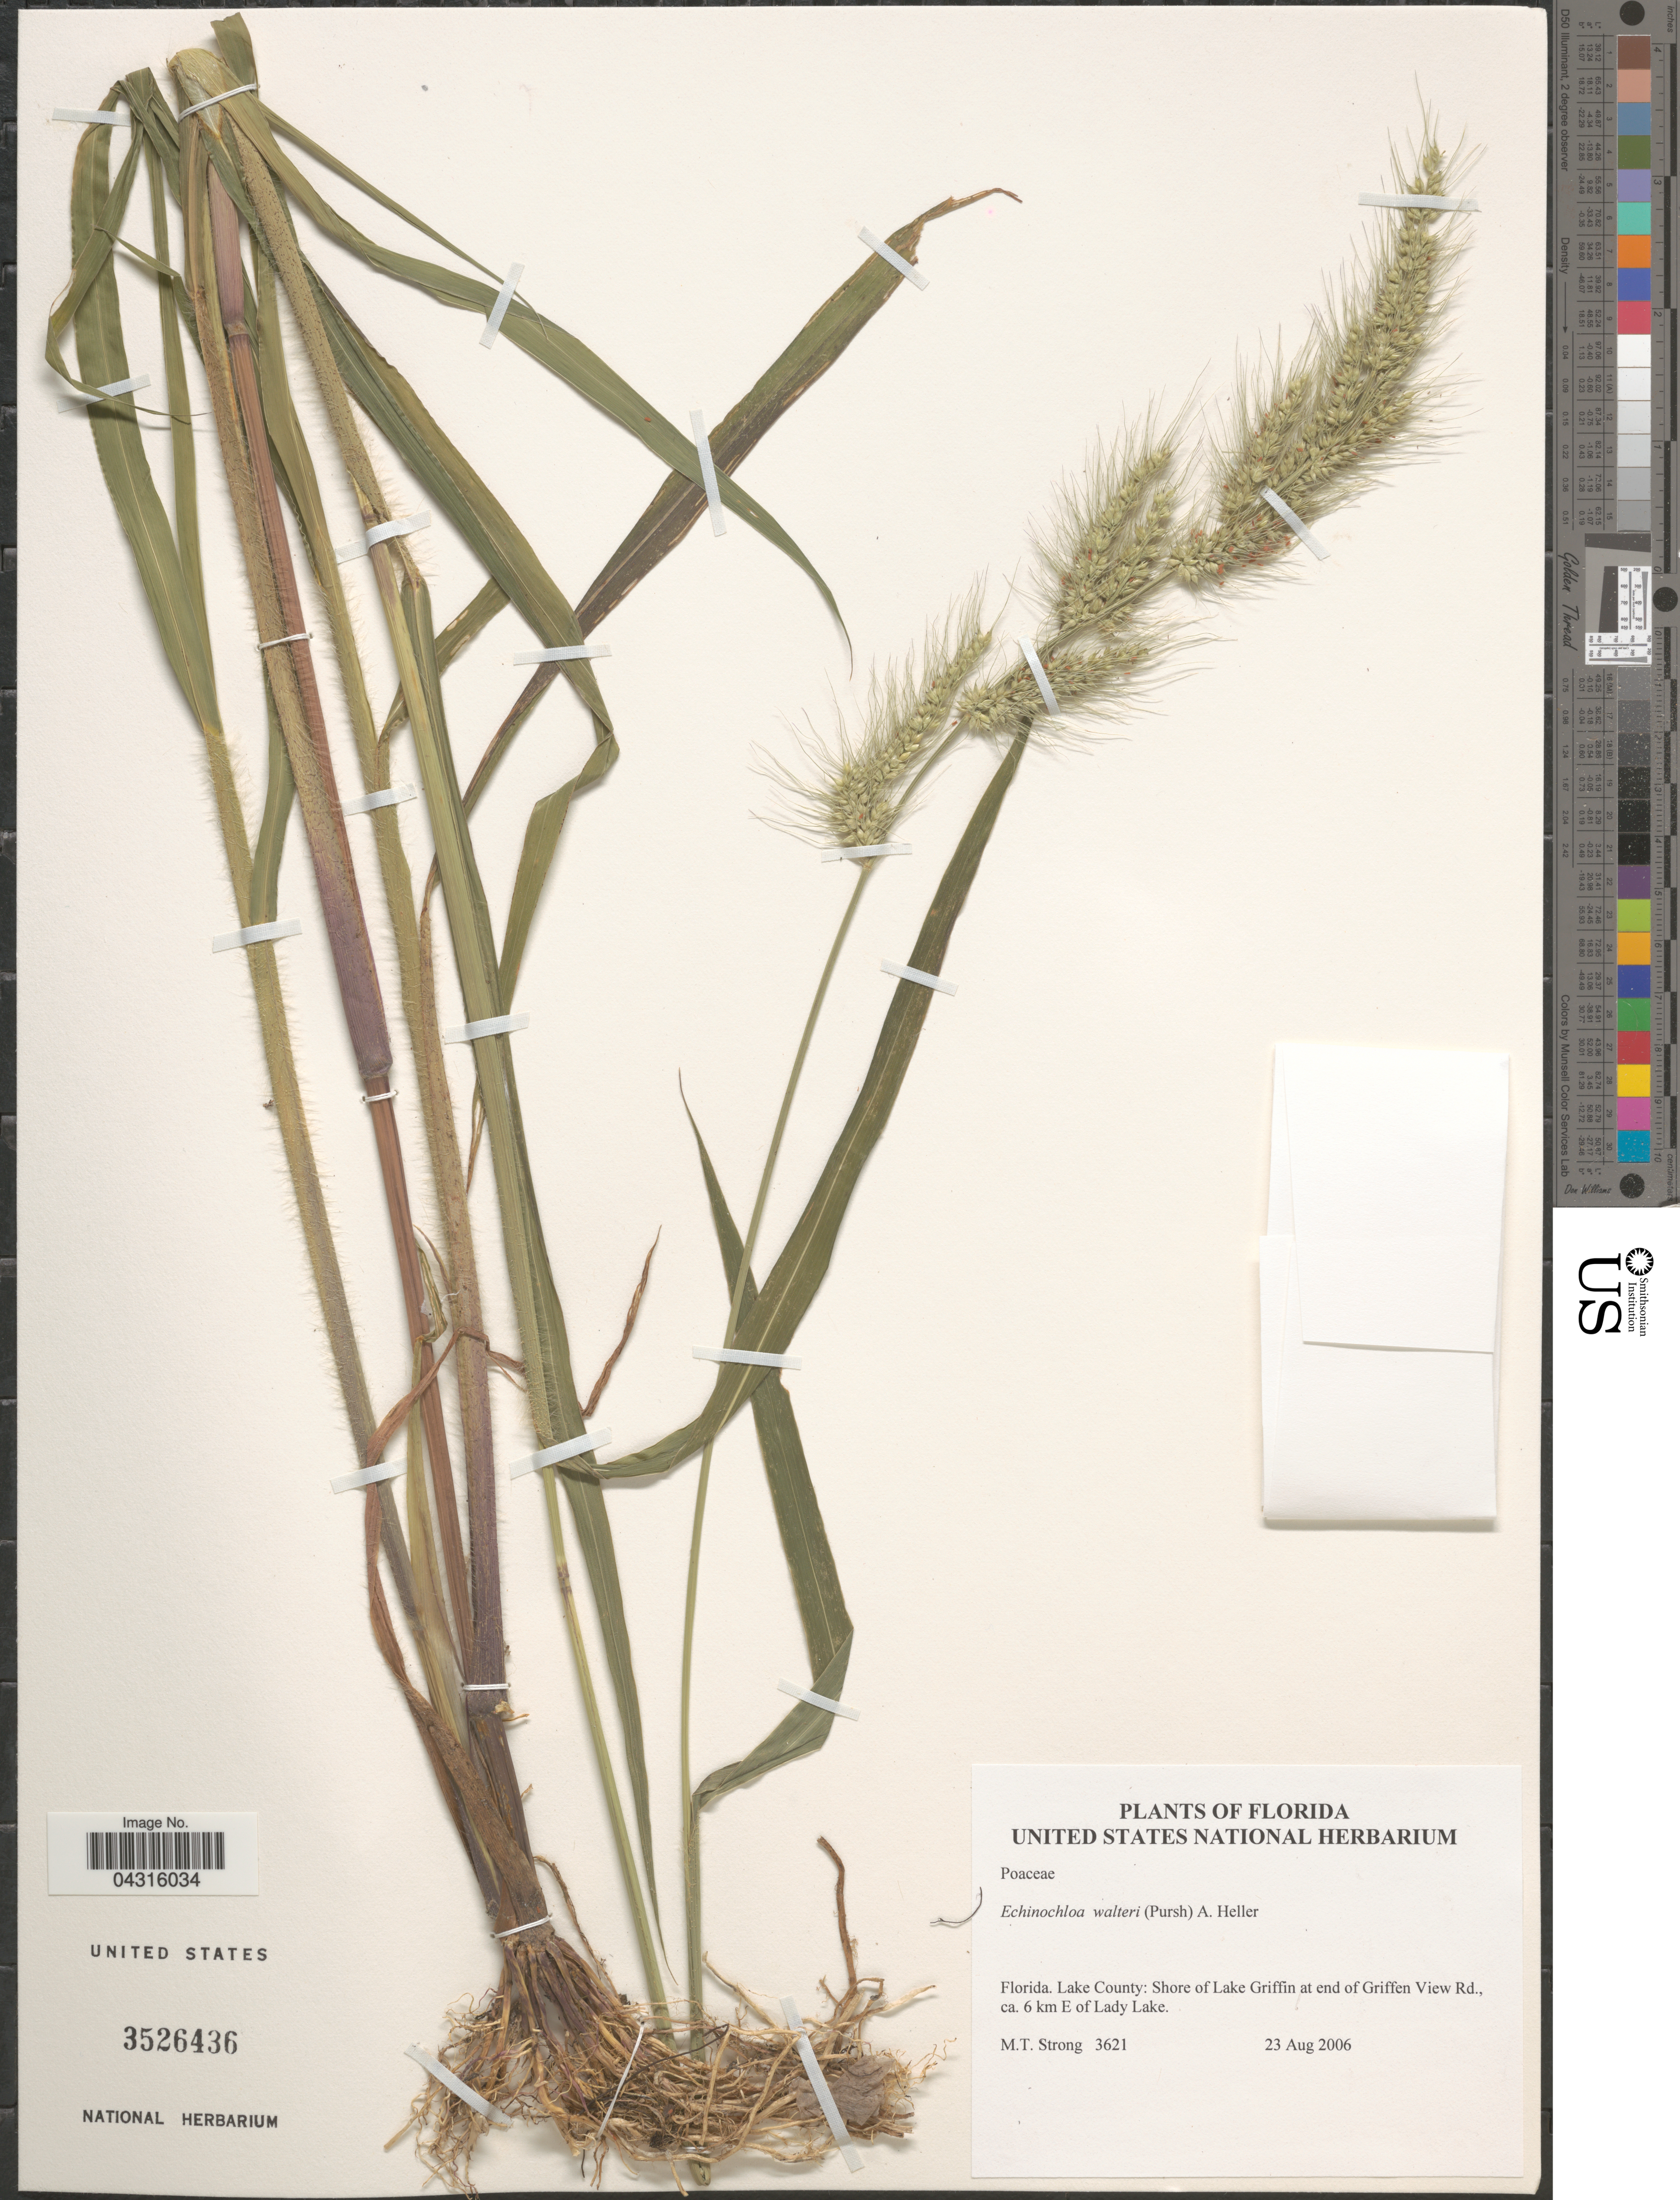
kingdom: Plantae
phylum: Tracheophyta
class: Liliopsida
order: Poales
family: Poaceae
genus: Echinochloa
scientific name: Echinochloa walteri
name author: (Pursh) A. Heller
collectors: M. T. Strong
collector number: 3621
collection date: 2006-08-23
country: United States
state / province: Florida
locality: Lake County: Shore of Lake Griffin at end of Griffen View Rd., ca. 6 km E of Lady Lake.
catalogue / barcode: US 3526436